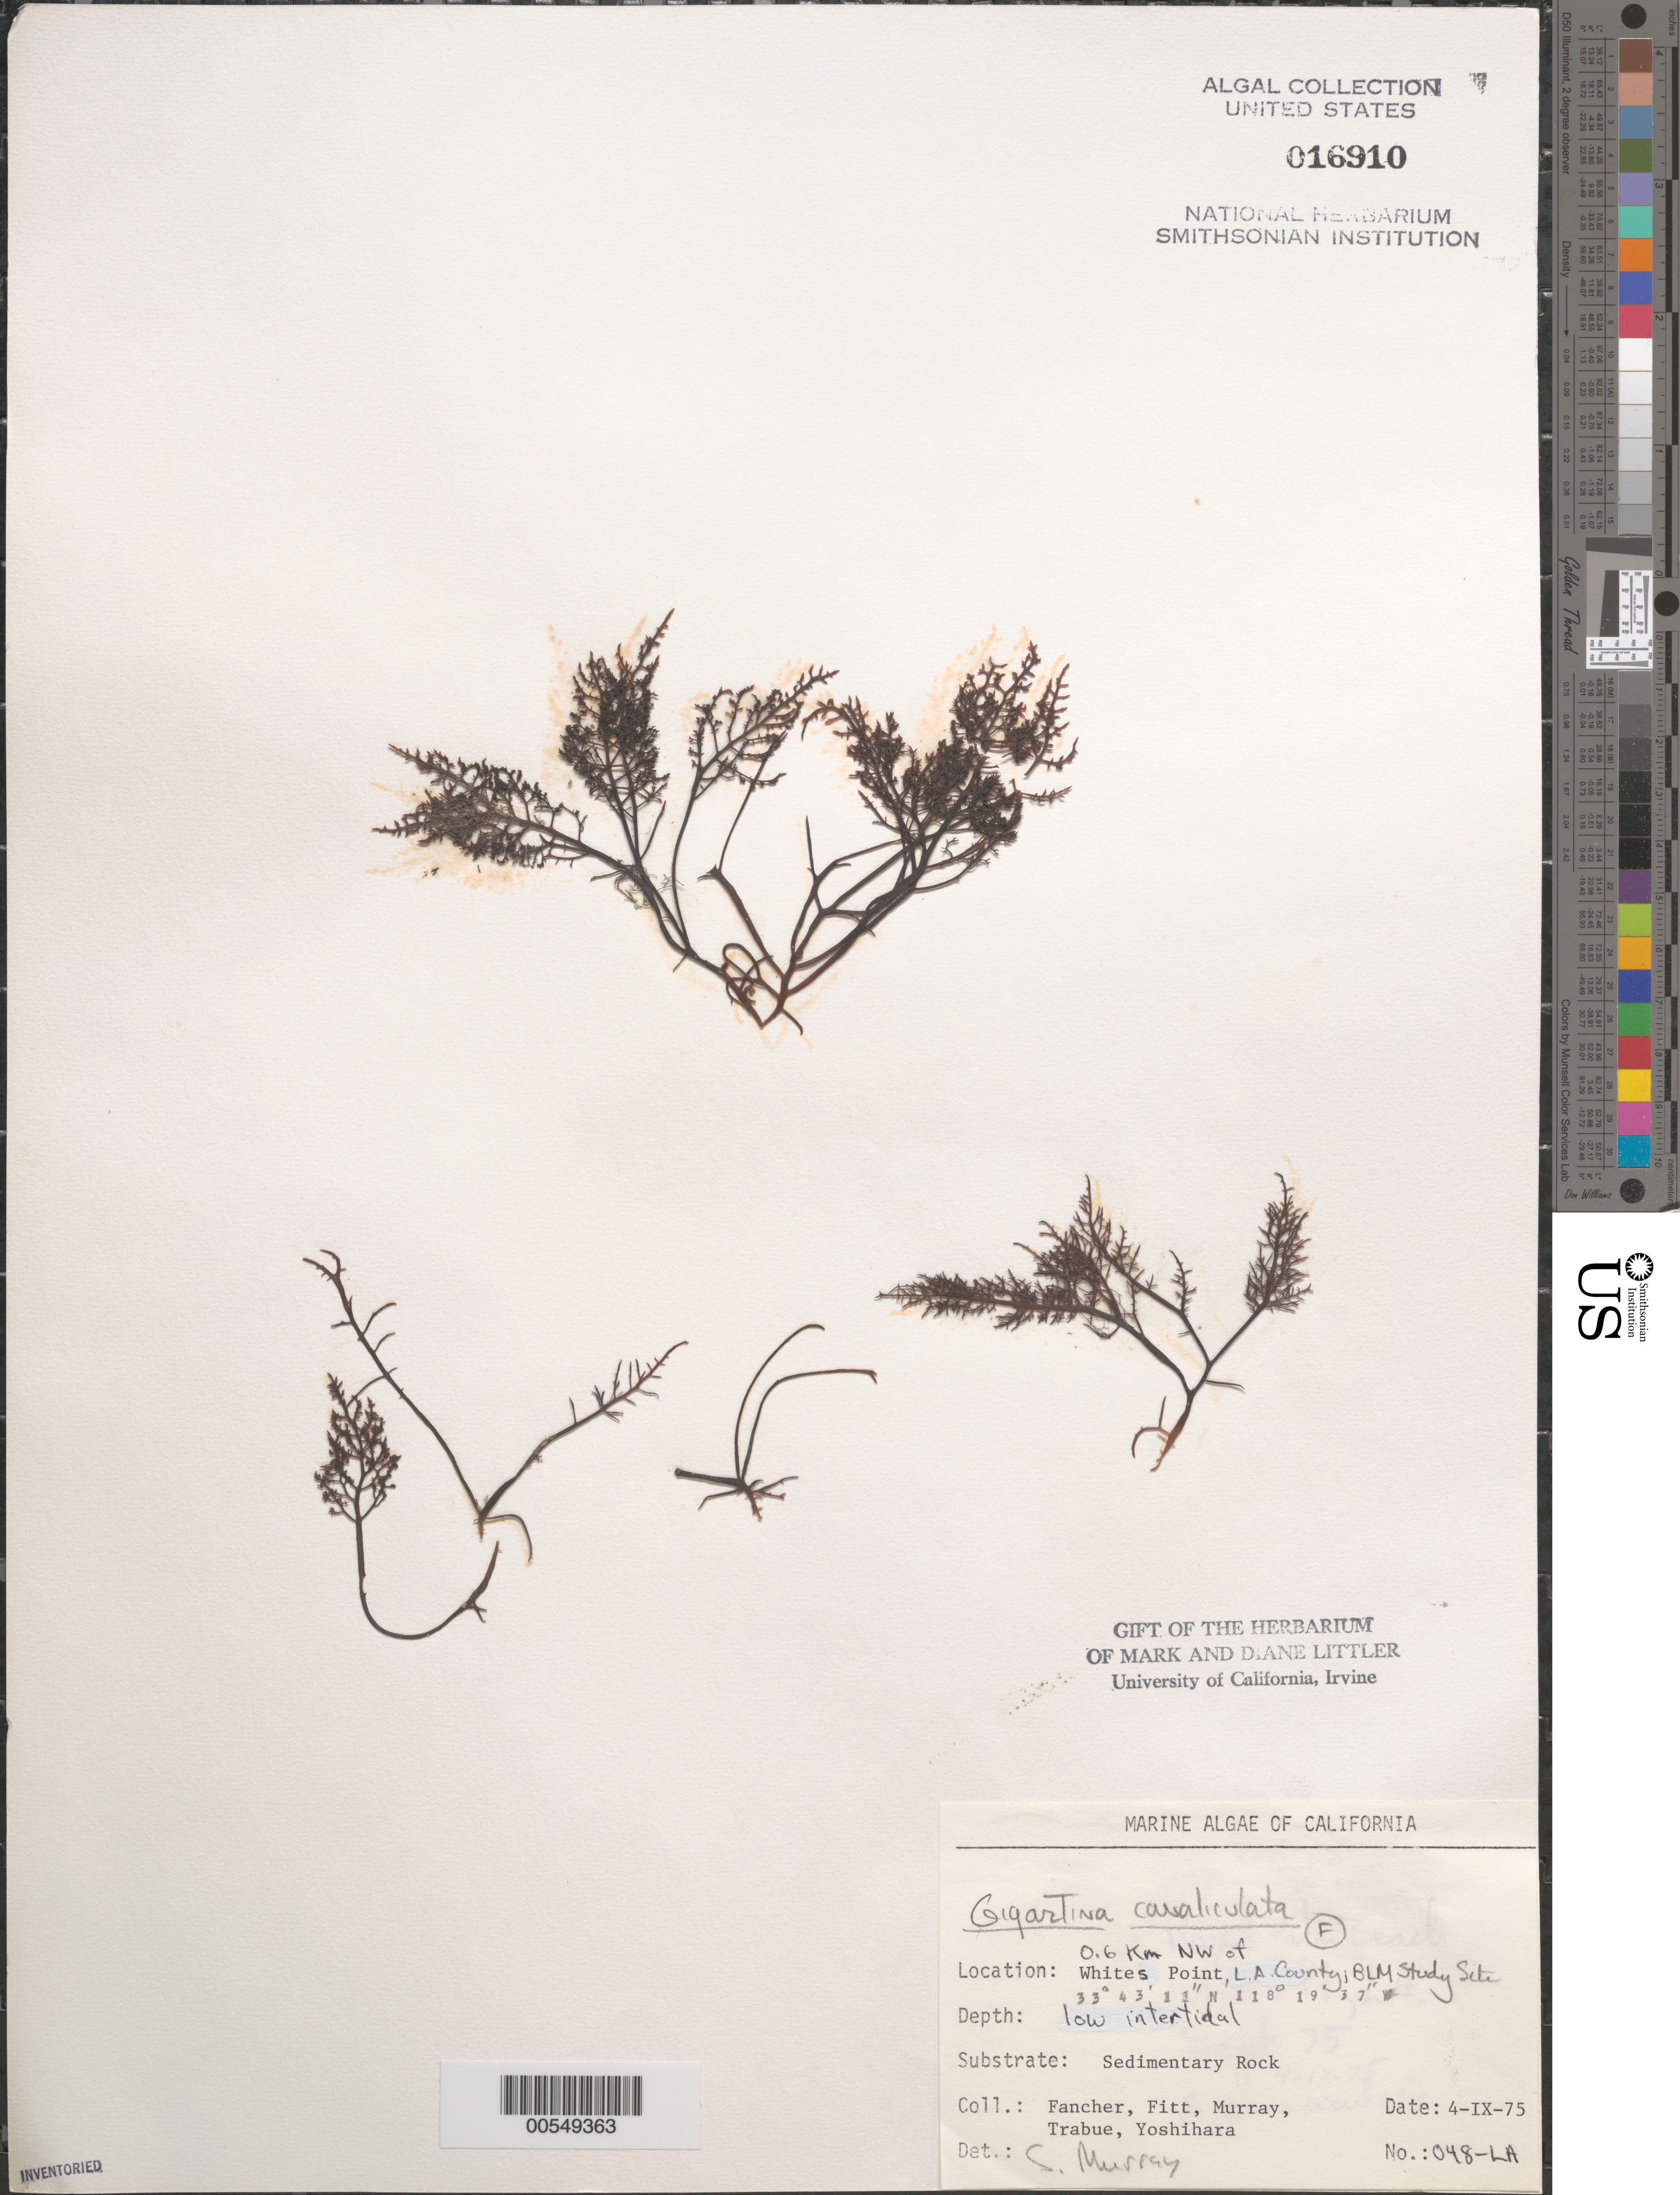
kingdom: Plantae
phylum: Rhodophyta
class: Florideophyceae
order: Gigartinales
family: Gigartinaceae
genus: Chondracanthus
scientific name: Chondracanthus canaliculatus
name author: (Harv.) Guiry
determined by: Algae name updating Project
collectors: J. Fancher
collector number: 048-la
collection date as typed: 04 Sep 1975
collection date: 1975-09-04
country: United States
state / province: California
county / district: Los Angeles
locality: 0.6 km northwest of Whites Point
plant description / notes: BLM-SOCALBIGHT Rocky Intertidal Survey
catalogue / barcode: US 16910